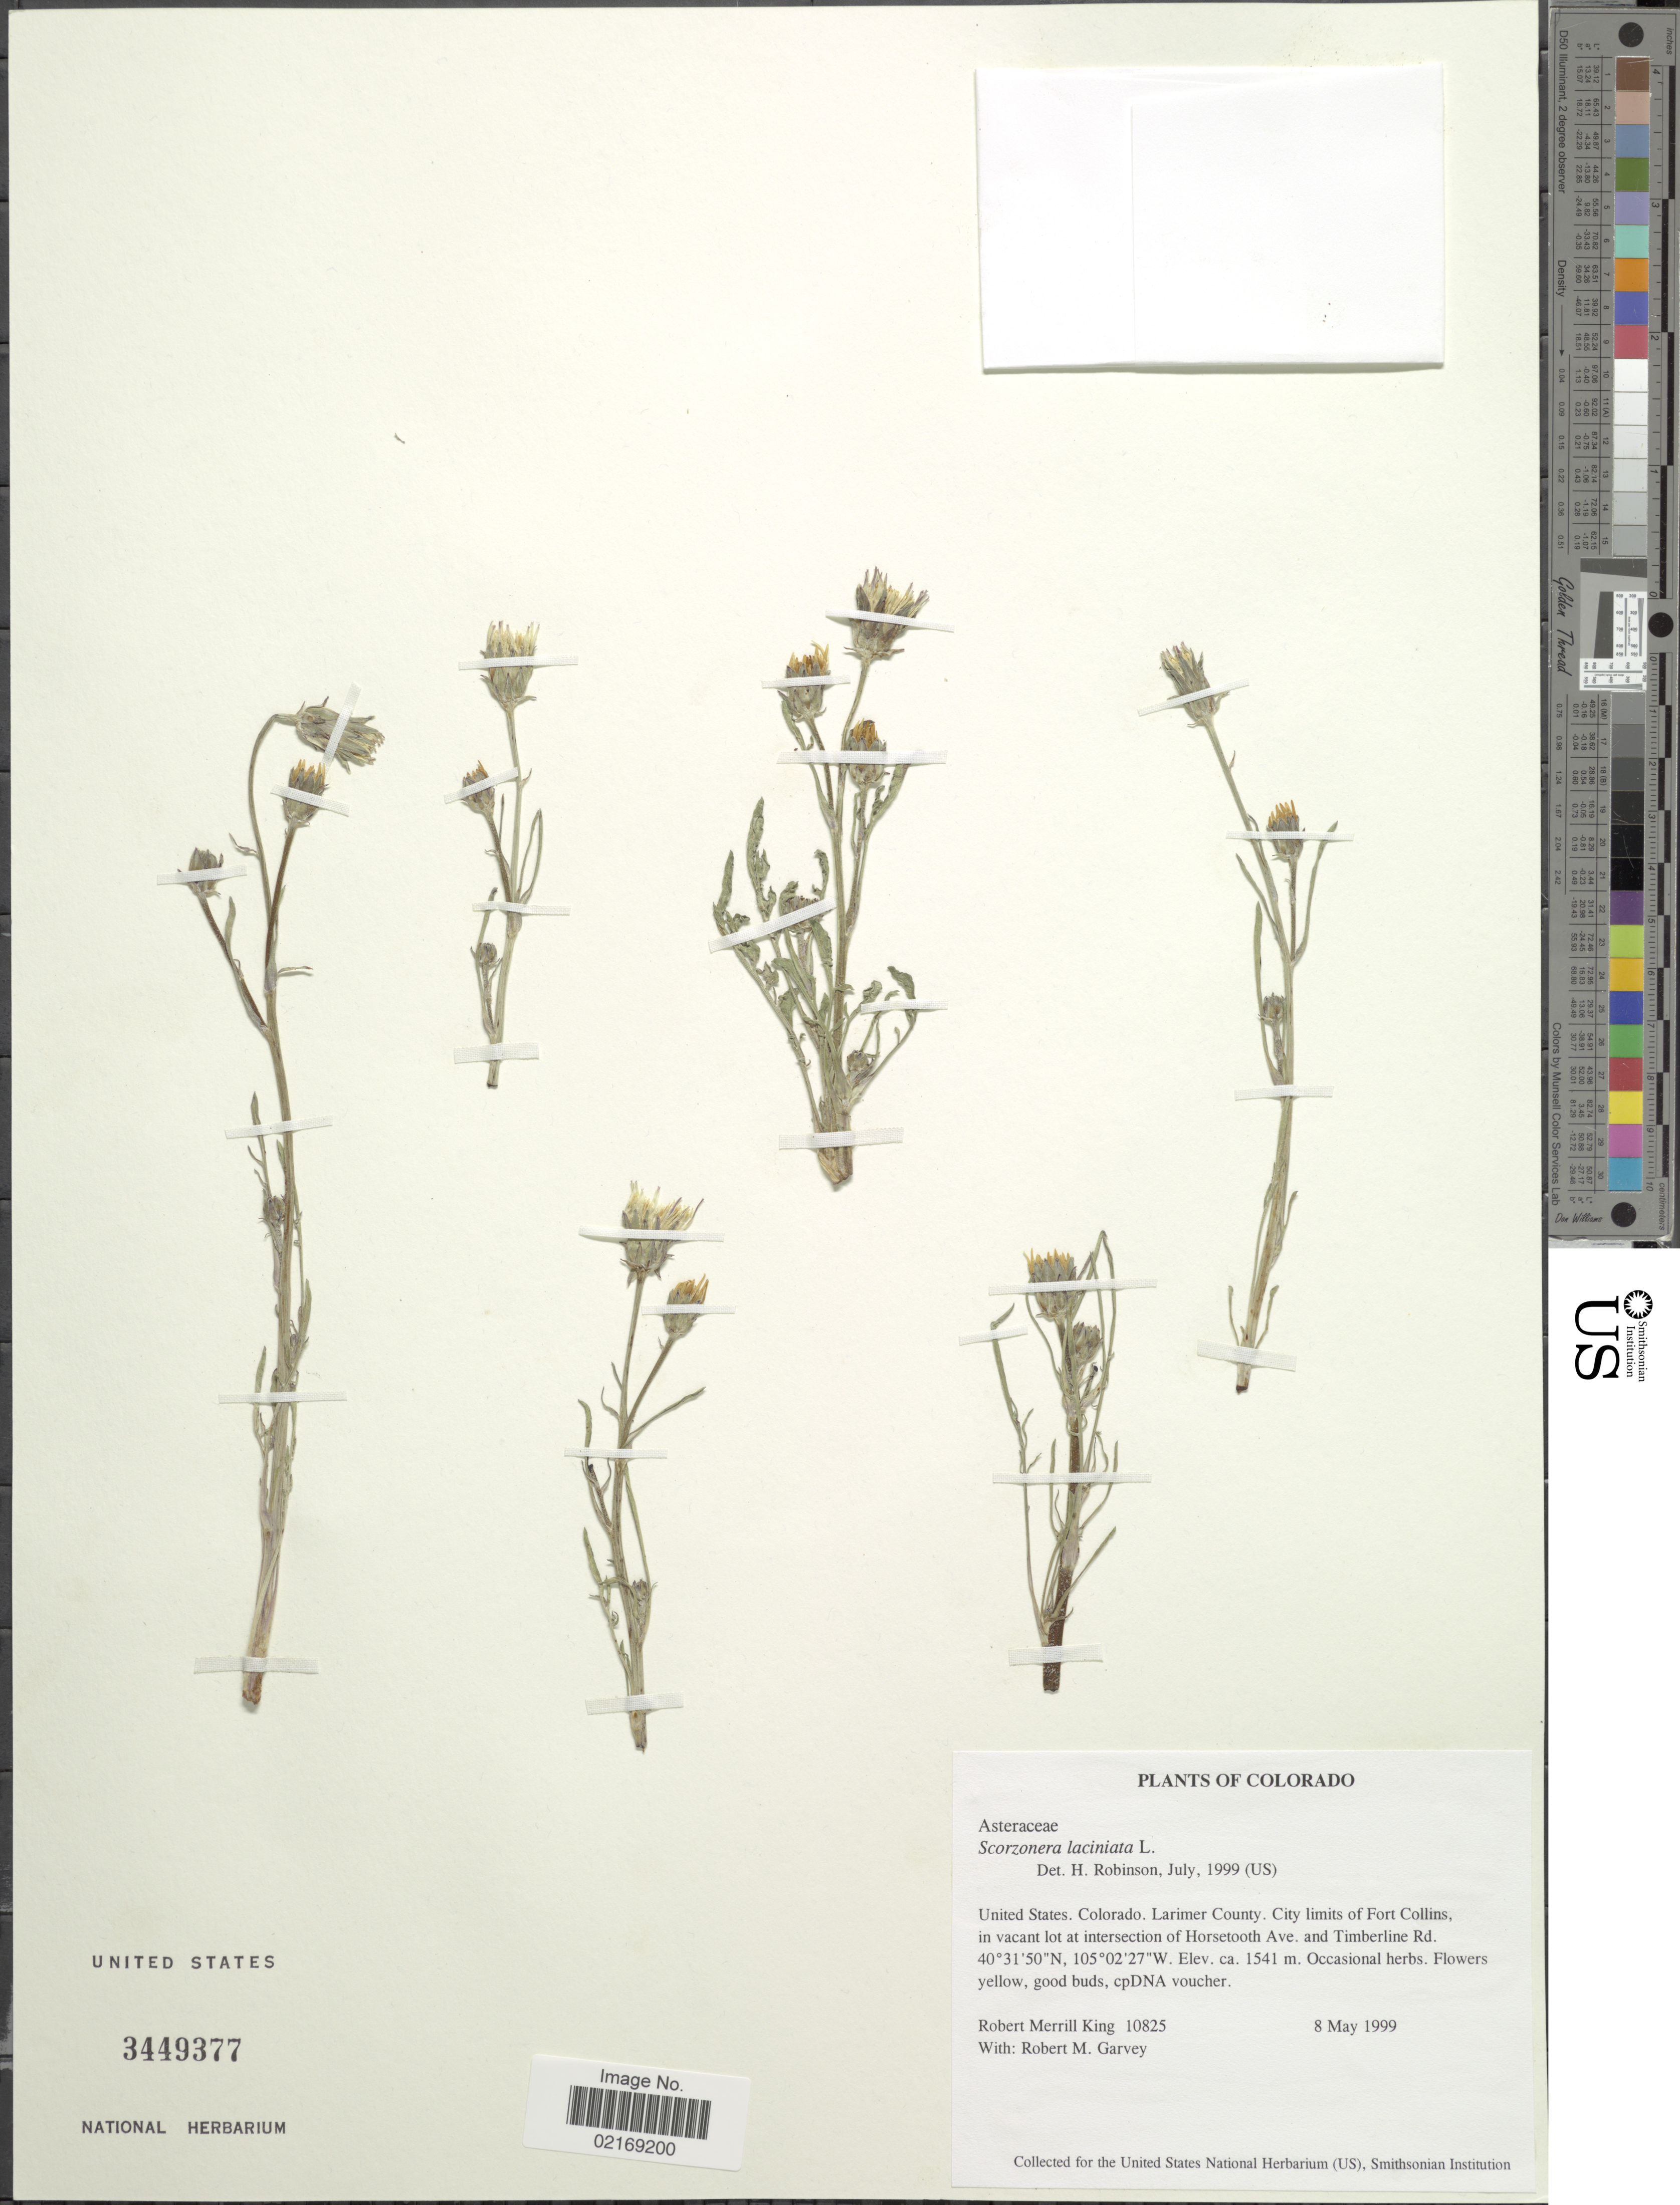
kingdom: Plantae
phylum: Tracheophyta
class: Magnoliopsida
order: Asterales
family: Asteraceae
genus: Scorzonera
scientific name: Scorzonera laciniata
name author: L.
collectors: R. M. King & R. Garvey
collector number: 10825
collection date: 1999-05-08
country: United States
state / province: Colorado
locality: Larimer County, City limits of Fort Collins, in vacant lot at intersection of Horsetooth Ave, and Timberline Rd.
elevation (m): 1541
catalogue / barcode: US 3449377